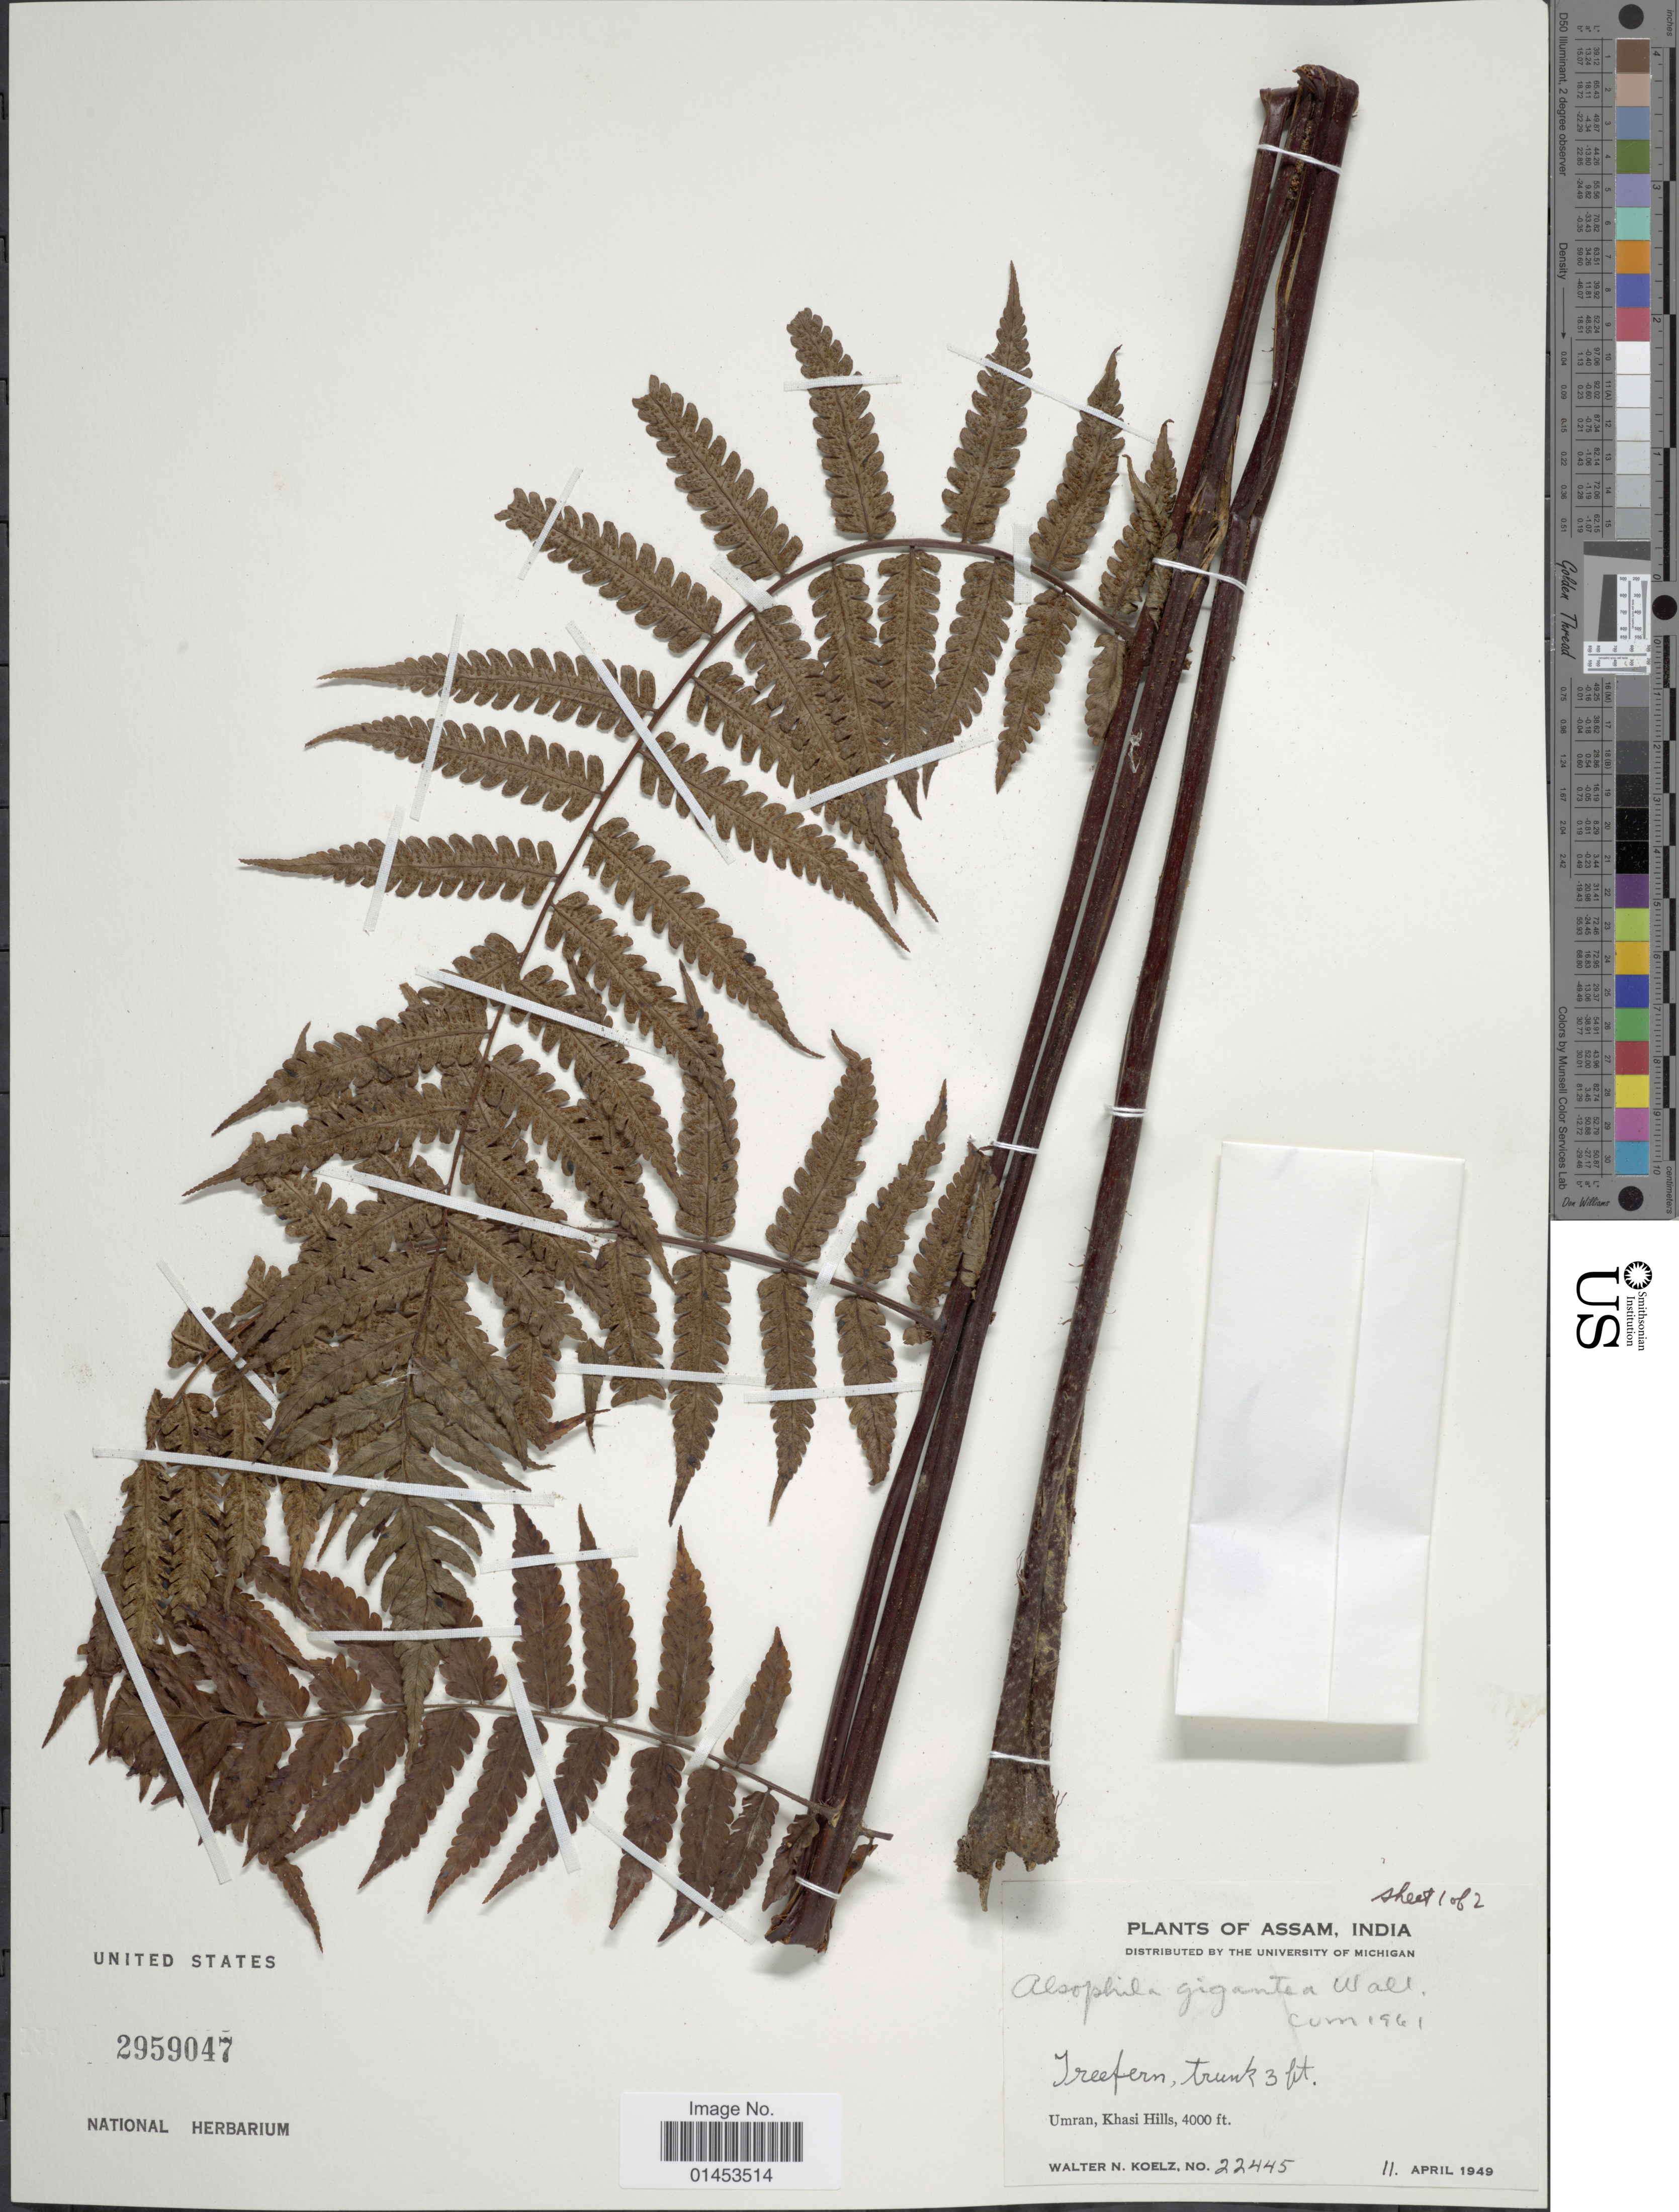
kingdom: Plantae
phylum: Tracheophyta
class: Polypodiopsida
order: Cyatheales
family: Cyatheaceae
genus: Cyathea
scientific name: Cyathea gigantea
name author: (Wall. ex Hook.) Holttum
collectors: W. N. Koelz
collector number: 22445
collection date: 1949-04-11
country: India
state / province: Meghalaya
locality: Assam, India, Umran, Khasi Hills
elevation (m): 1219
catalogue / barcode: US 2959047